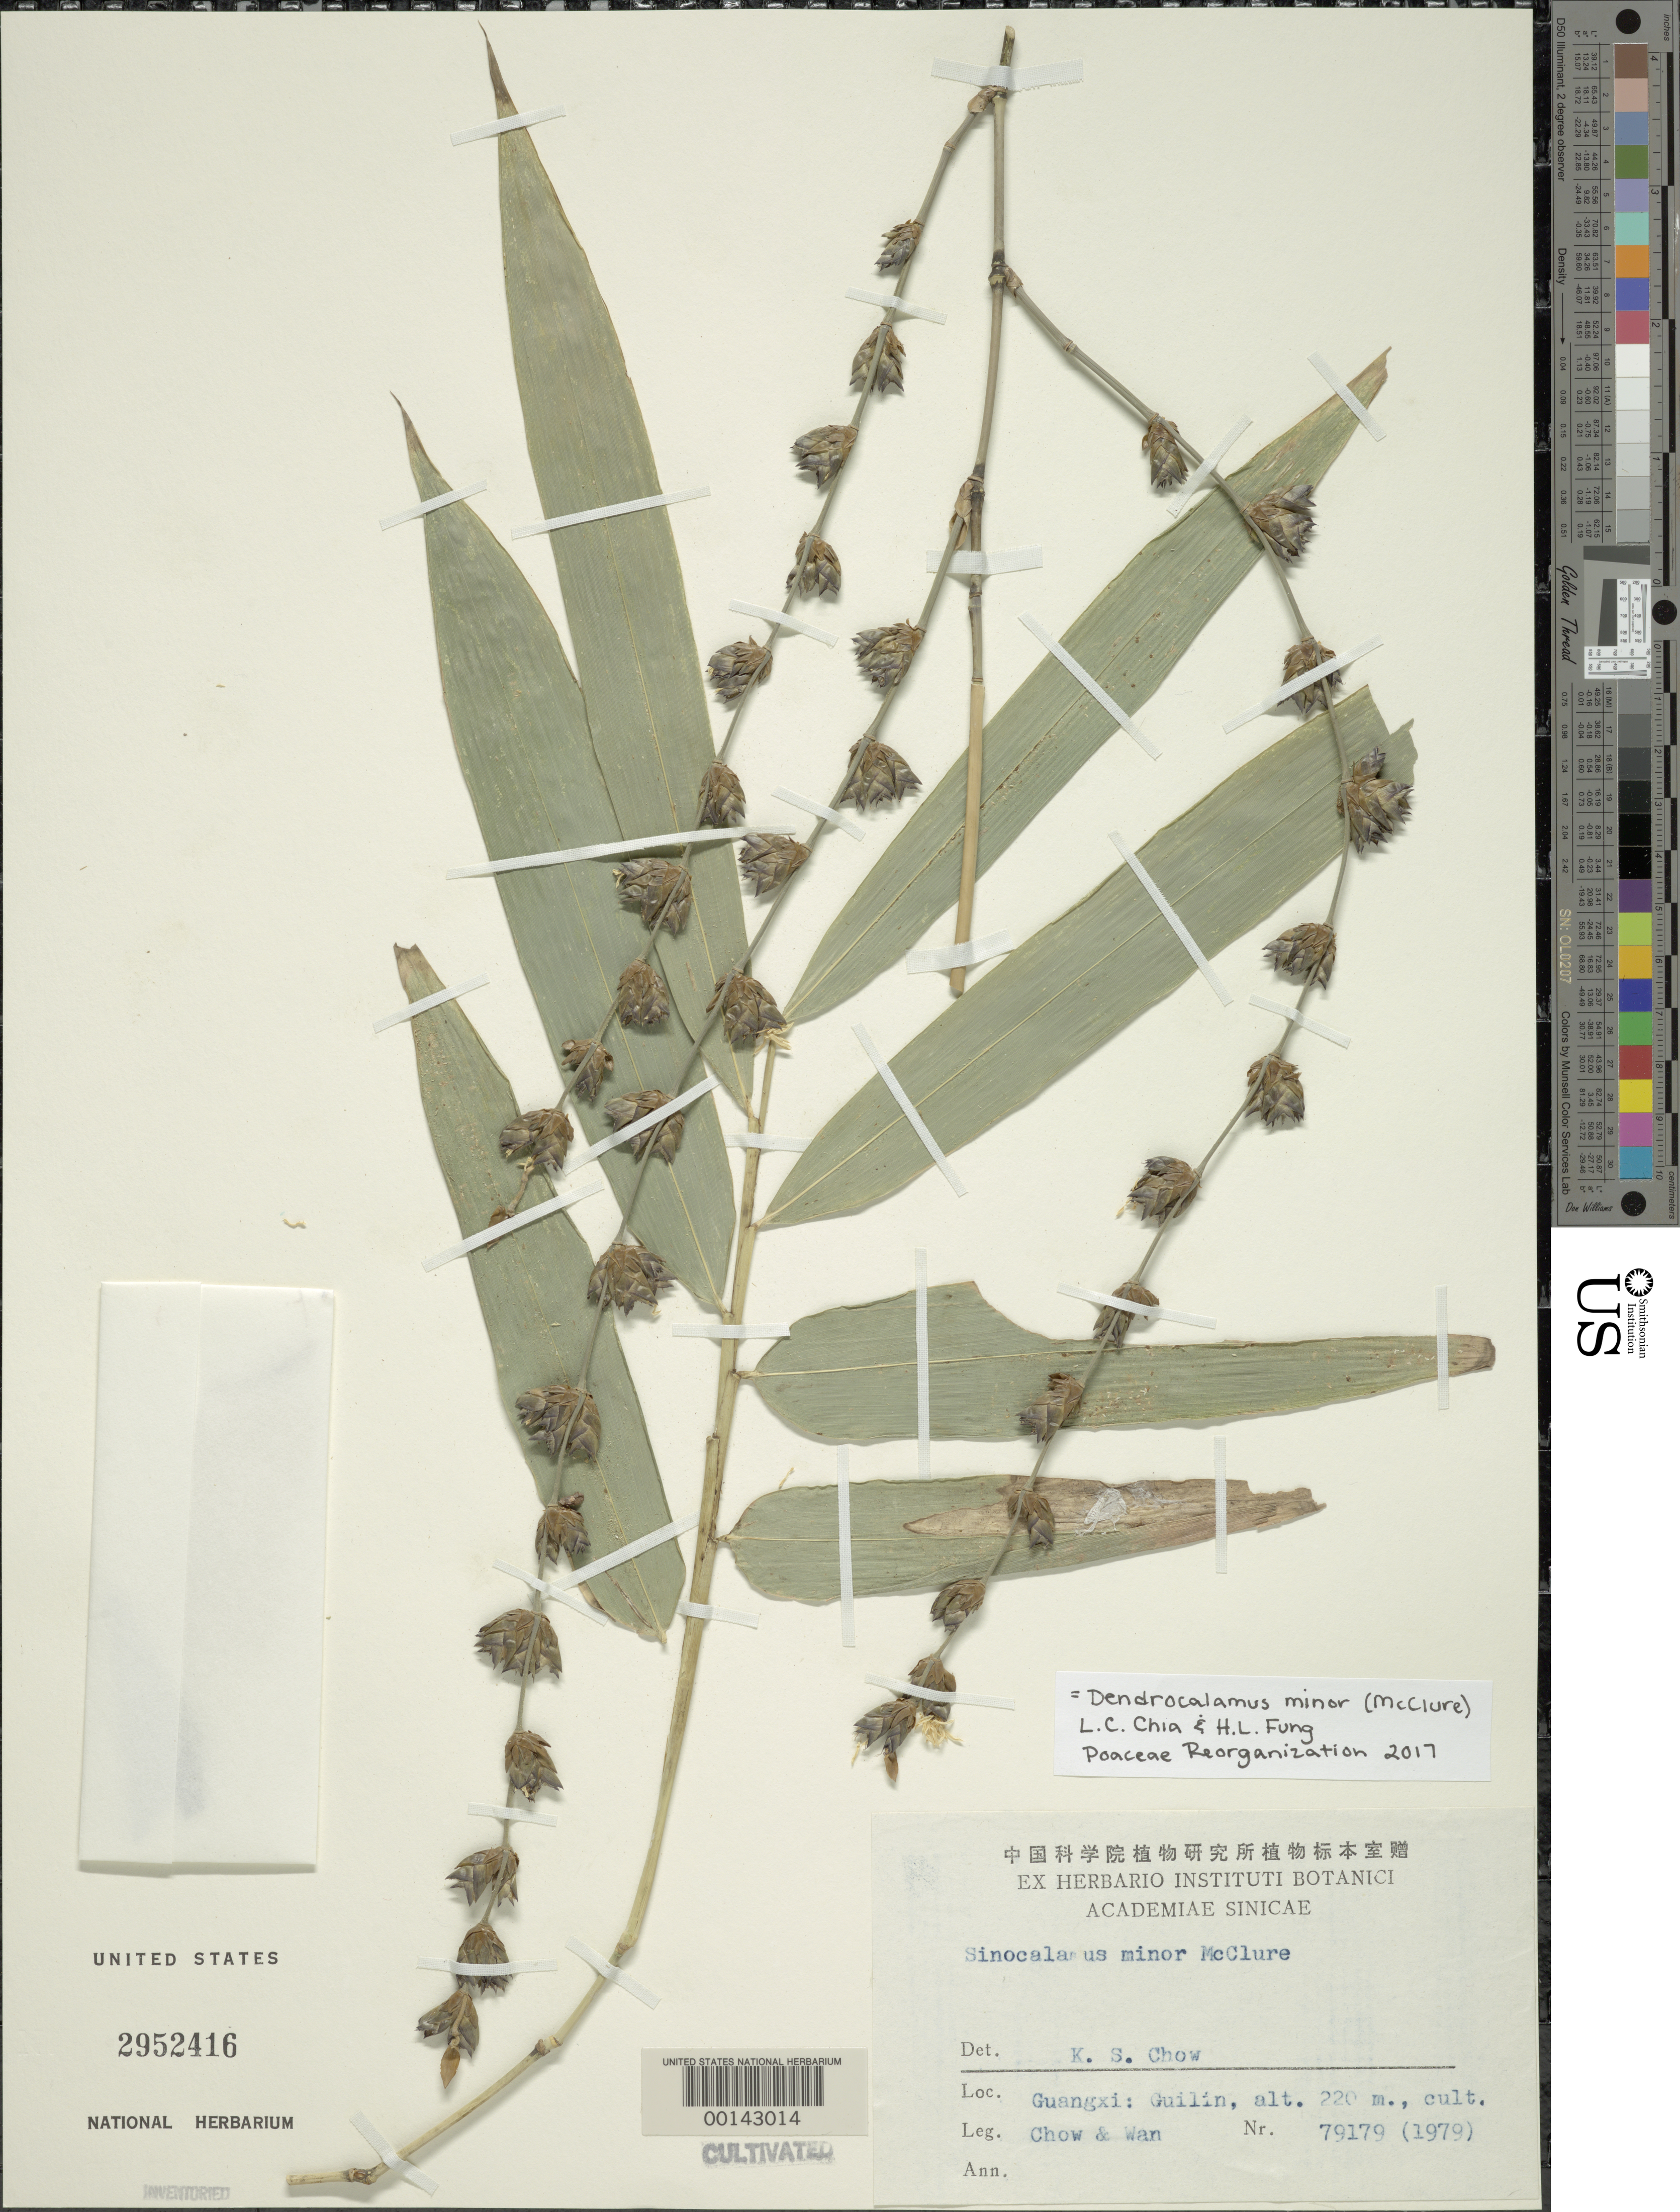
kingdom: Plantae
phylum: Tracheophyta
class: Liliopsida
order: Poales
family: Poaceae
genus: Dendrocalamus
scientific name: Dendrocalamus minor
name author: (McClure) Chia & H.L. Fung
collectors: Chow, -- & -. Wan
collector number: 79179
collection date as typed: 1979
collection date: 1979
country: China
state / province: Jiangxi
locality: Guilin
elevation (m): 220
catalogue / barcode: US 2952416